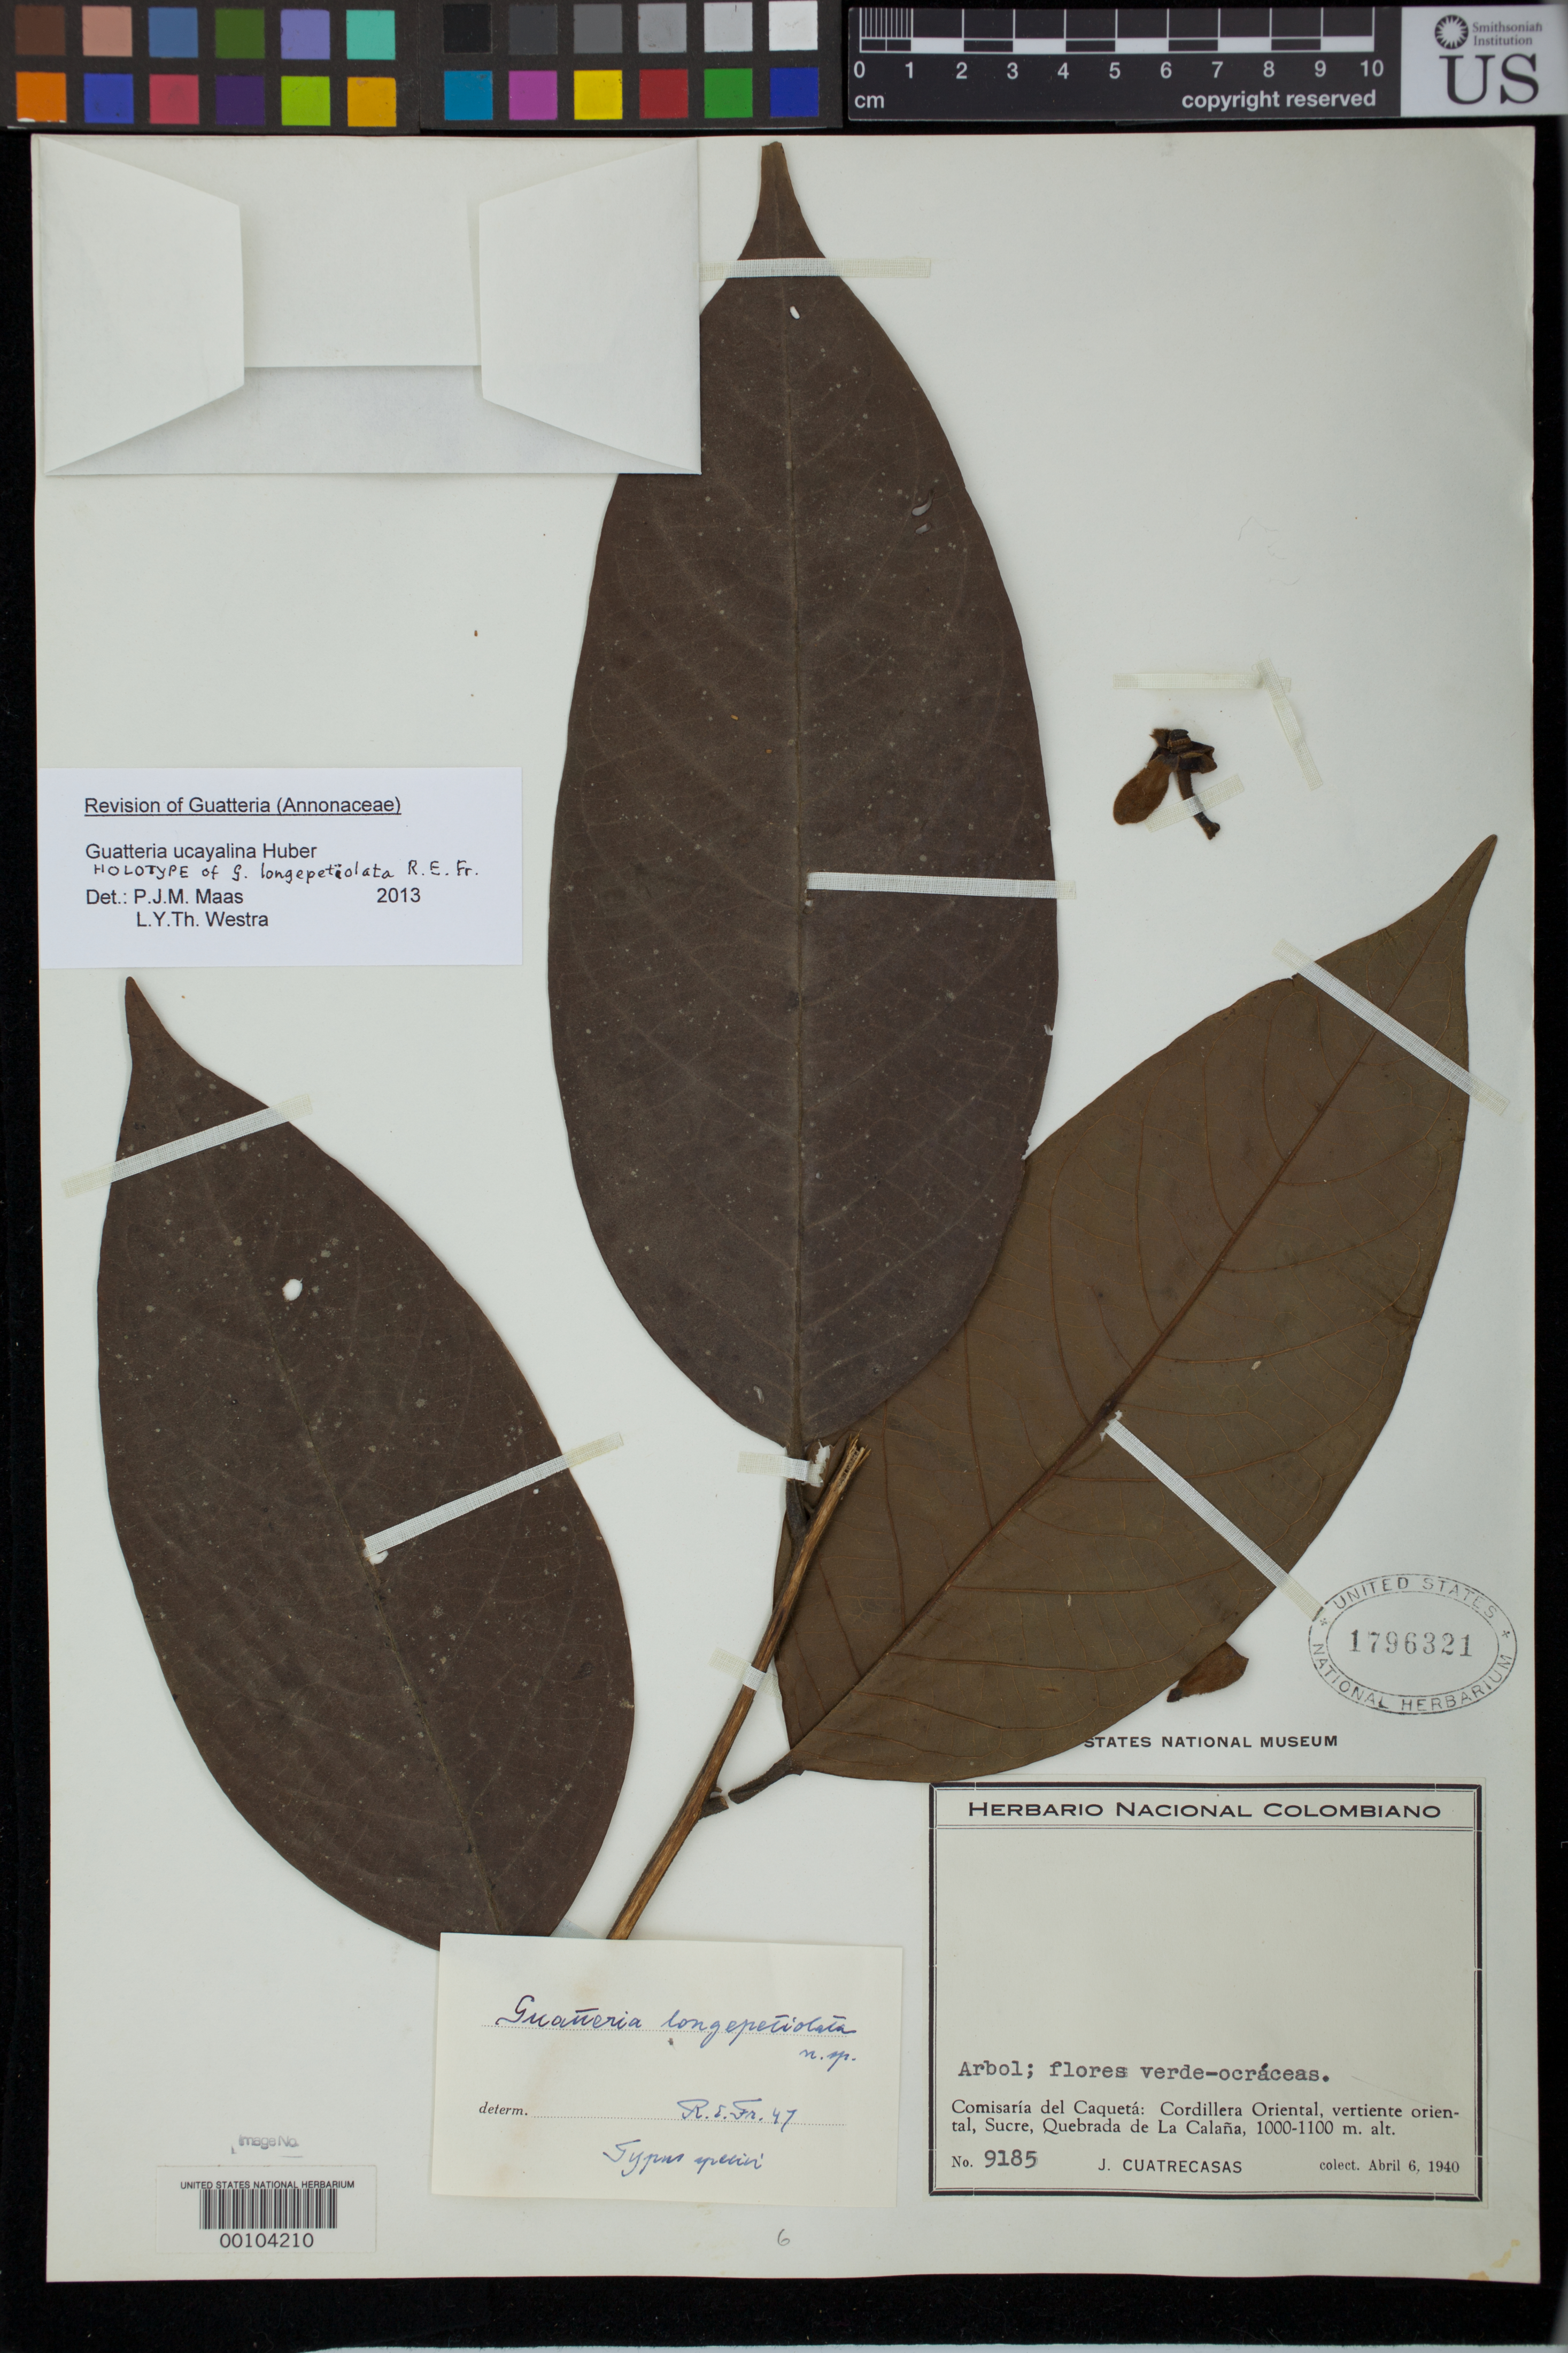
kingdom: Plantae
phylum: Tracheophyta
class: Magnoliopsida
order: Magnoliales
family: Annonaceae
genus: Guatteria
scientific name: Guatteria longepetiolata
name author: R.E. Fr.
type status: Holotype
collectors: J. Cuatrecasas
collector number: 9185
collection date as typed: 06 Apr 1940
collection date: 1940-04-06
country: Colombia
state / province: Caquetá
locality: Cordillera Central, Vertiente Oriental, Sucre, Quebrada de La Cabana.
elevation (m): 1000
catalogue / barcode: US 1796321